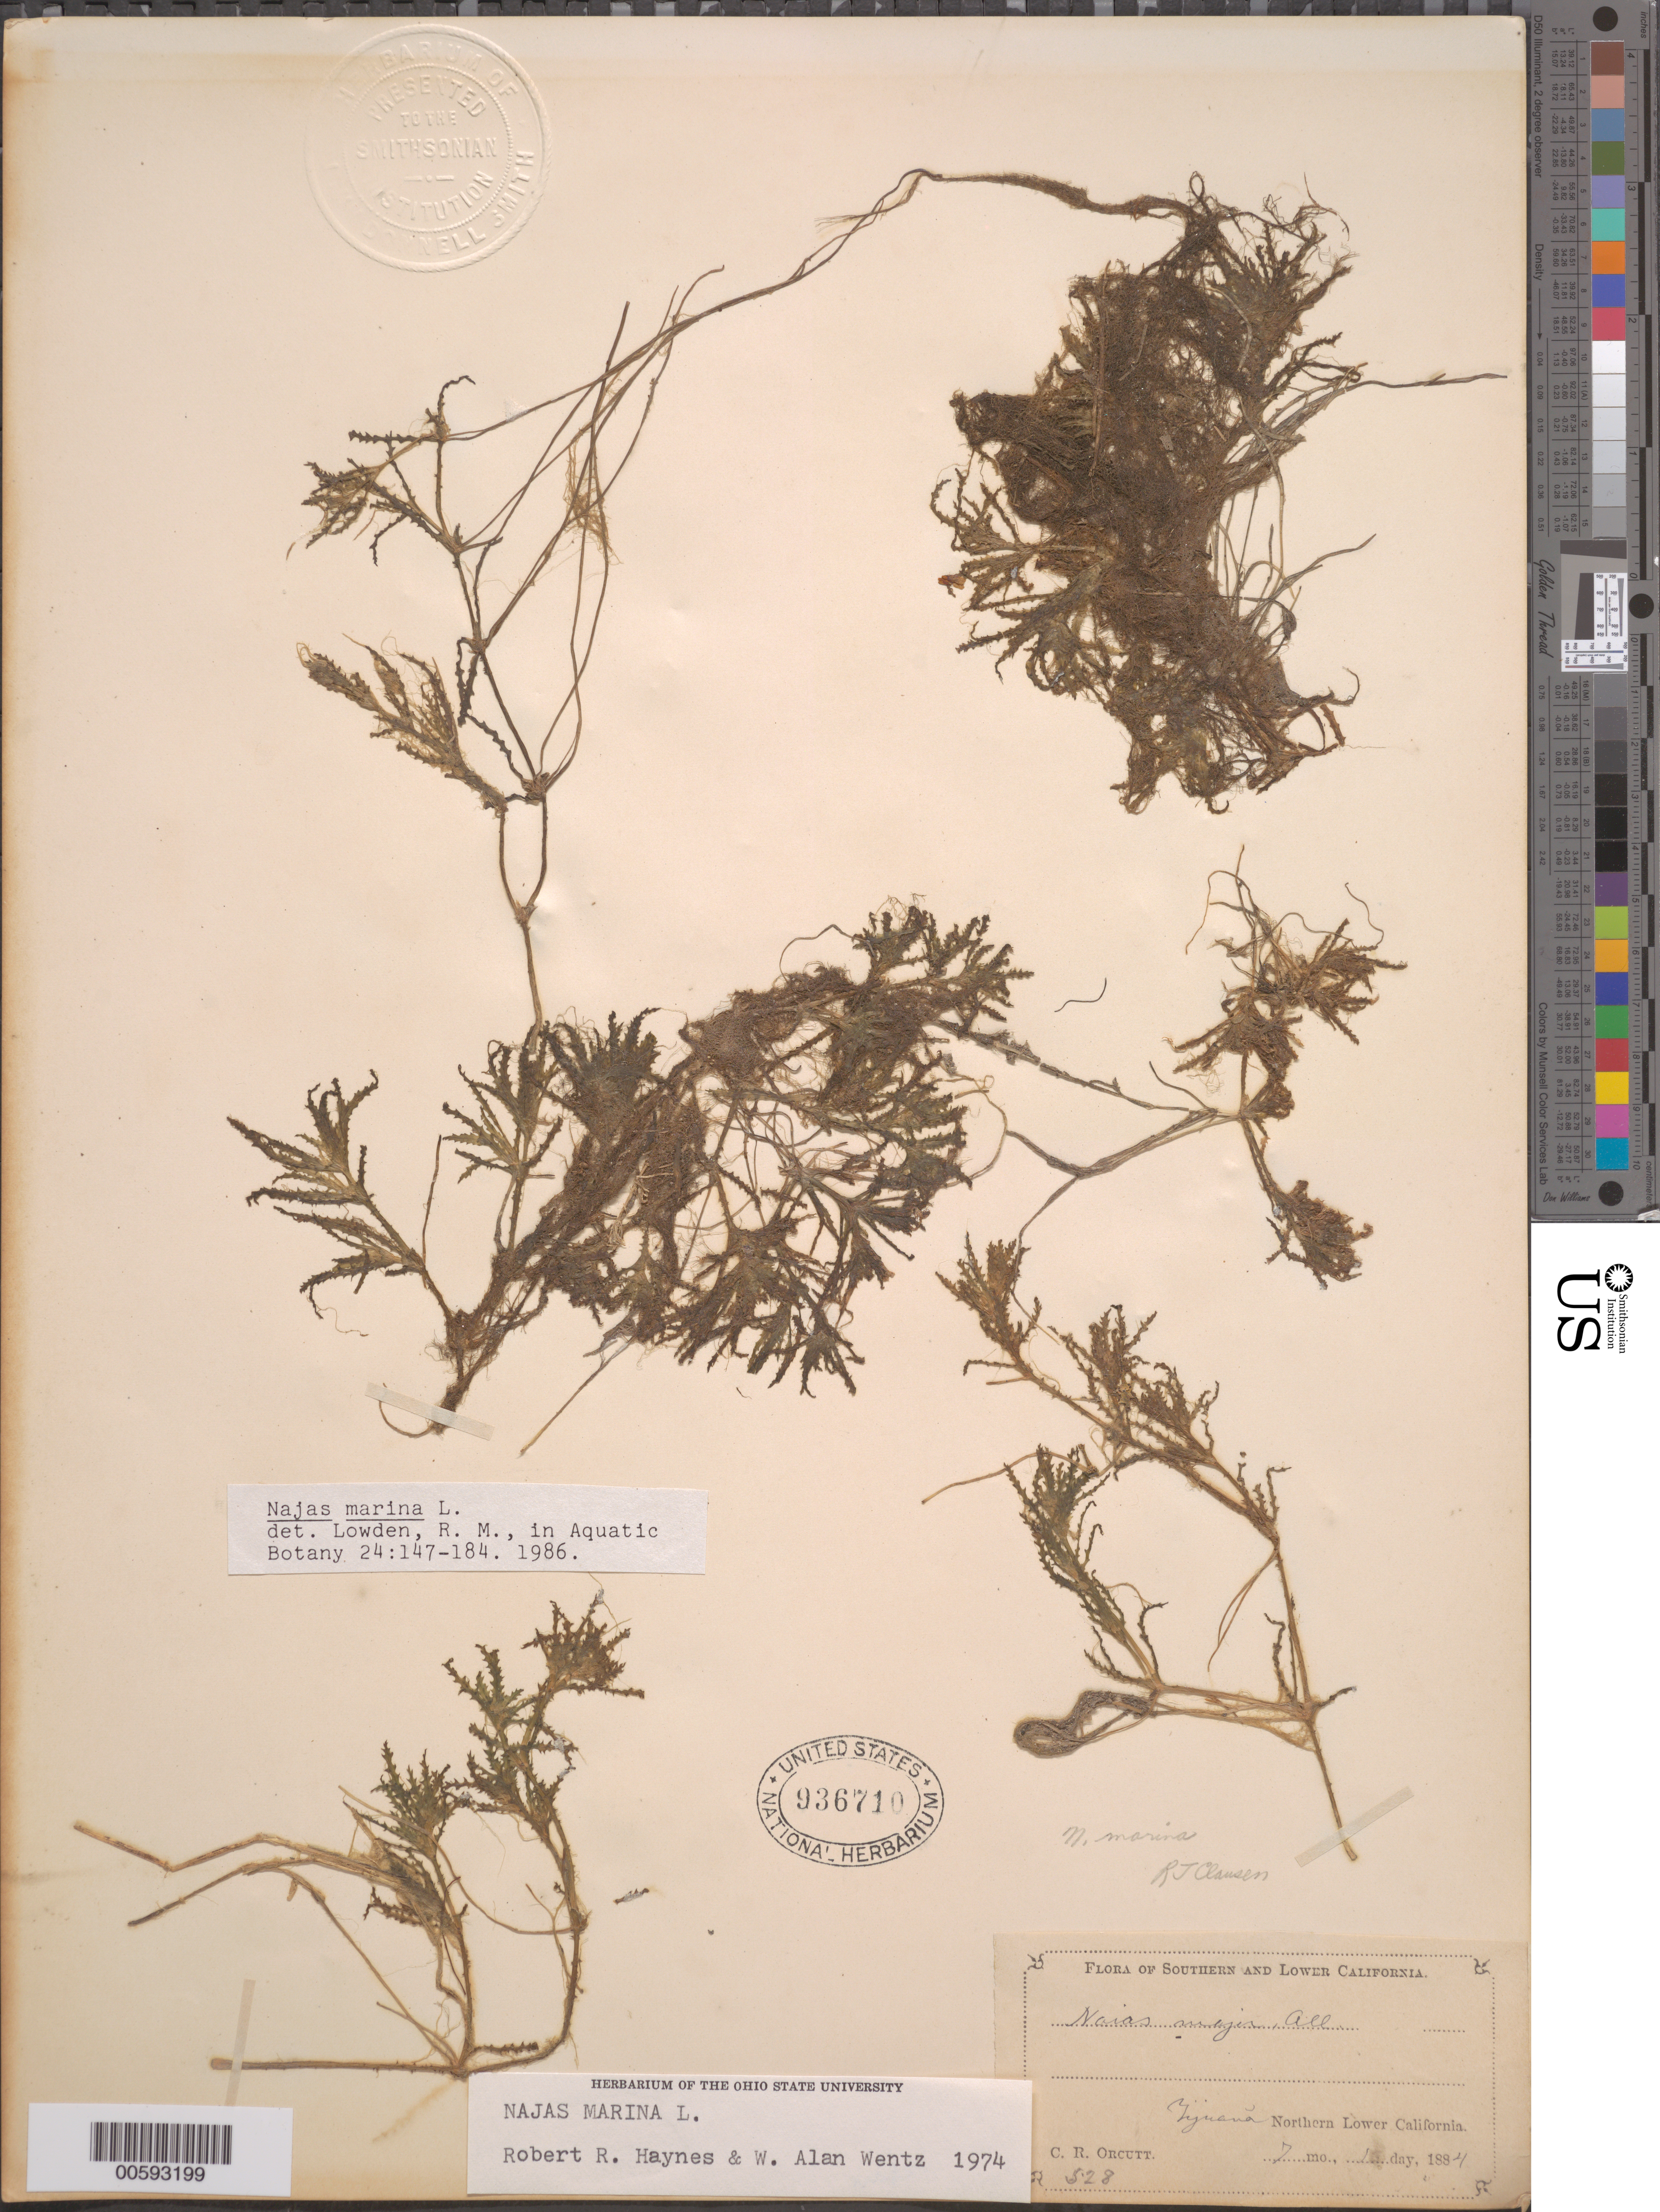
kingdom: Plantae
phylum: Tracheophyta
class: Liliopsida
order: Alismatales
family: Hydrocharitaceae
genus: Najas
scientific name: Najas marina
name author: L.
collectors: C. R. Orcutt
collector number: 528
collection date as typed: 01 Jul 1884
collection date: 1884-07-01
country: Mexico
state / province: Baja California Norte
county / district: Tijuana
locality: Tijuana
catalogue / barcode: US 936710